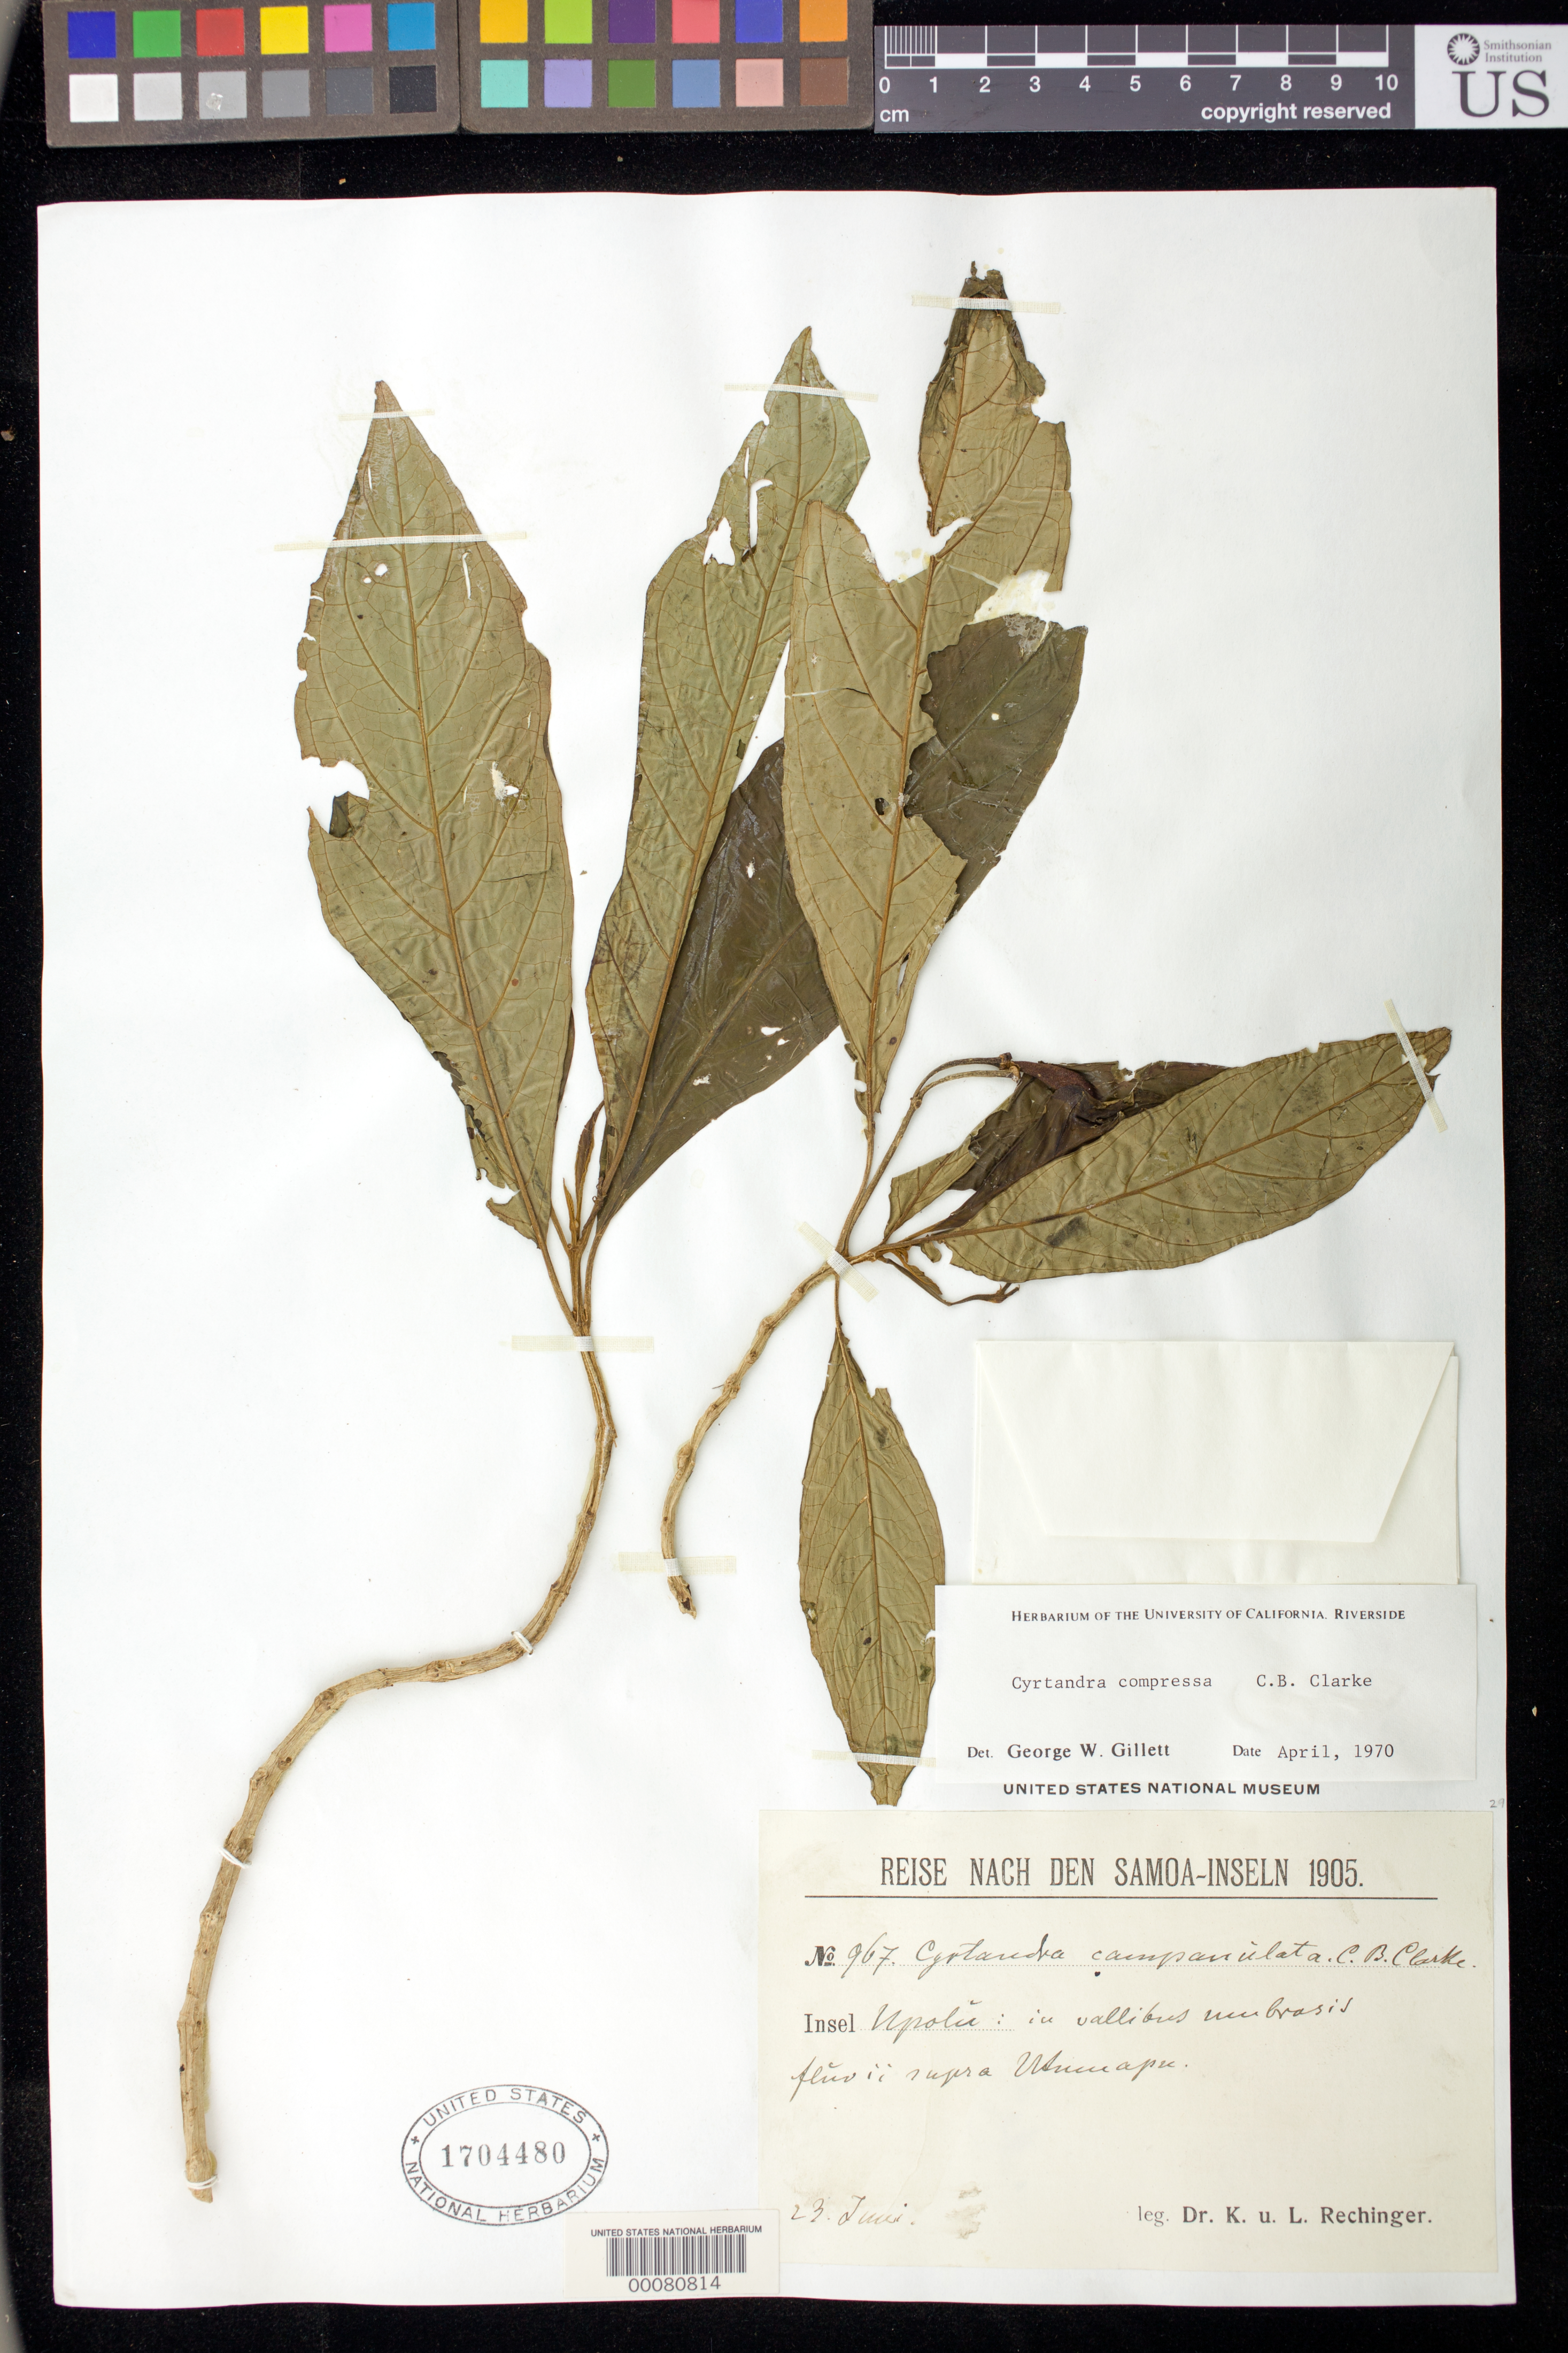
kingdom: Plantae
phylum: Tracheophyta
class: Magnoliopsida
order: Lamiales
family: Gesneriaceae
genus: Cyrtandra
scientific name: Cyrtandra compressa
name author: C.B. Clarke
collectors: K. Rechinger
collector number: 967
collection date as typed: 23 Jun 1905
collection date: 1905-06-23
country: Samoa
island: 'Upolu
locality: Upolu,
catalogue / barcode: US 1704480